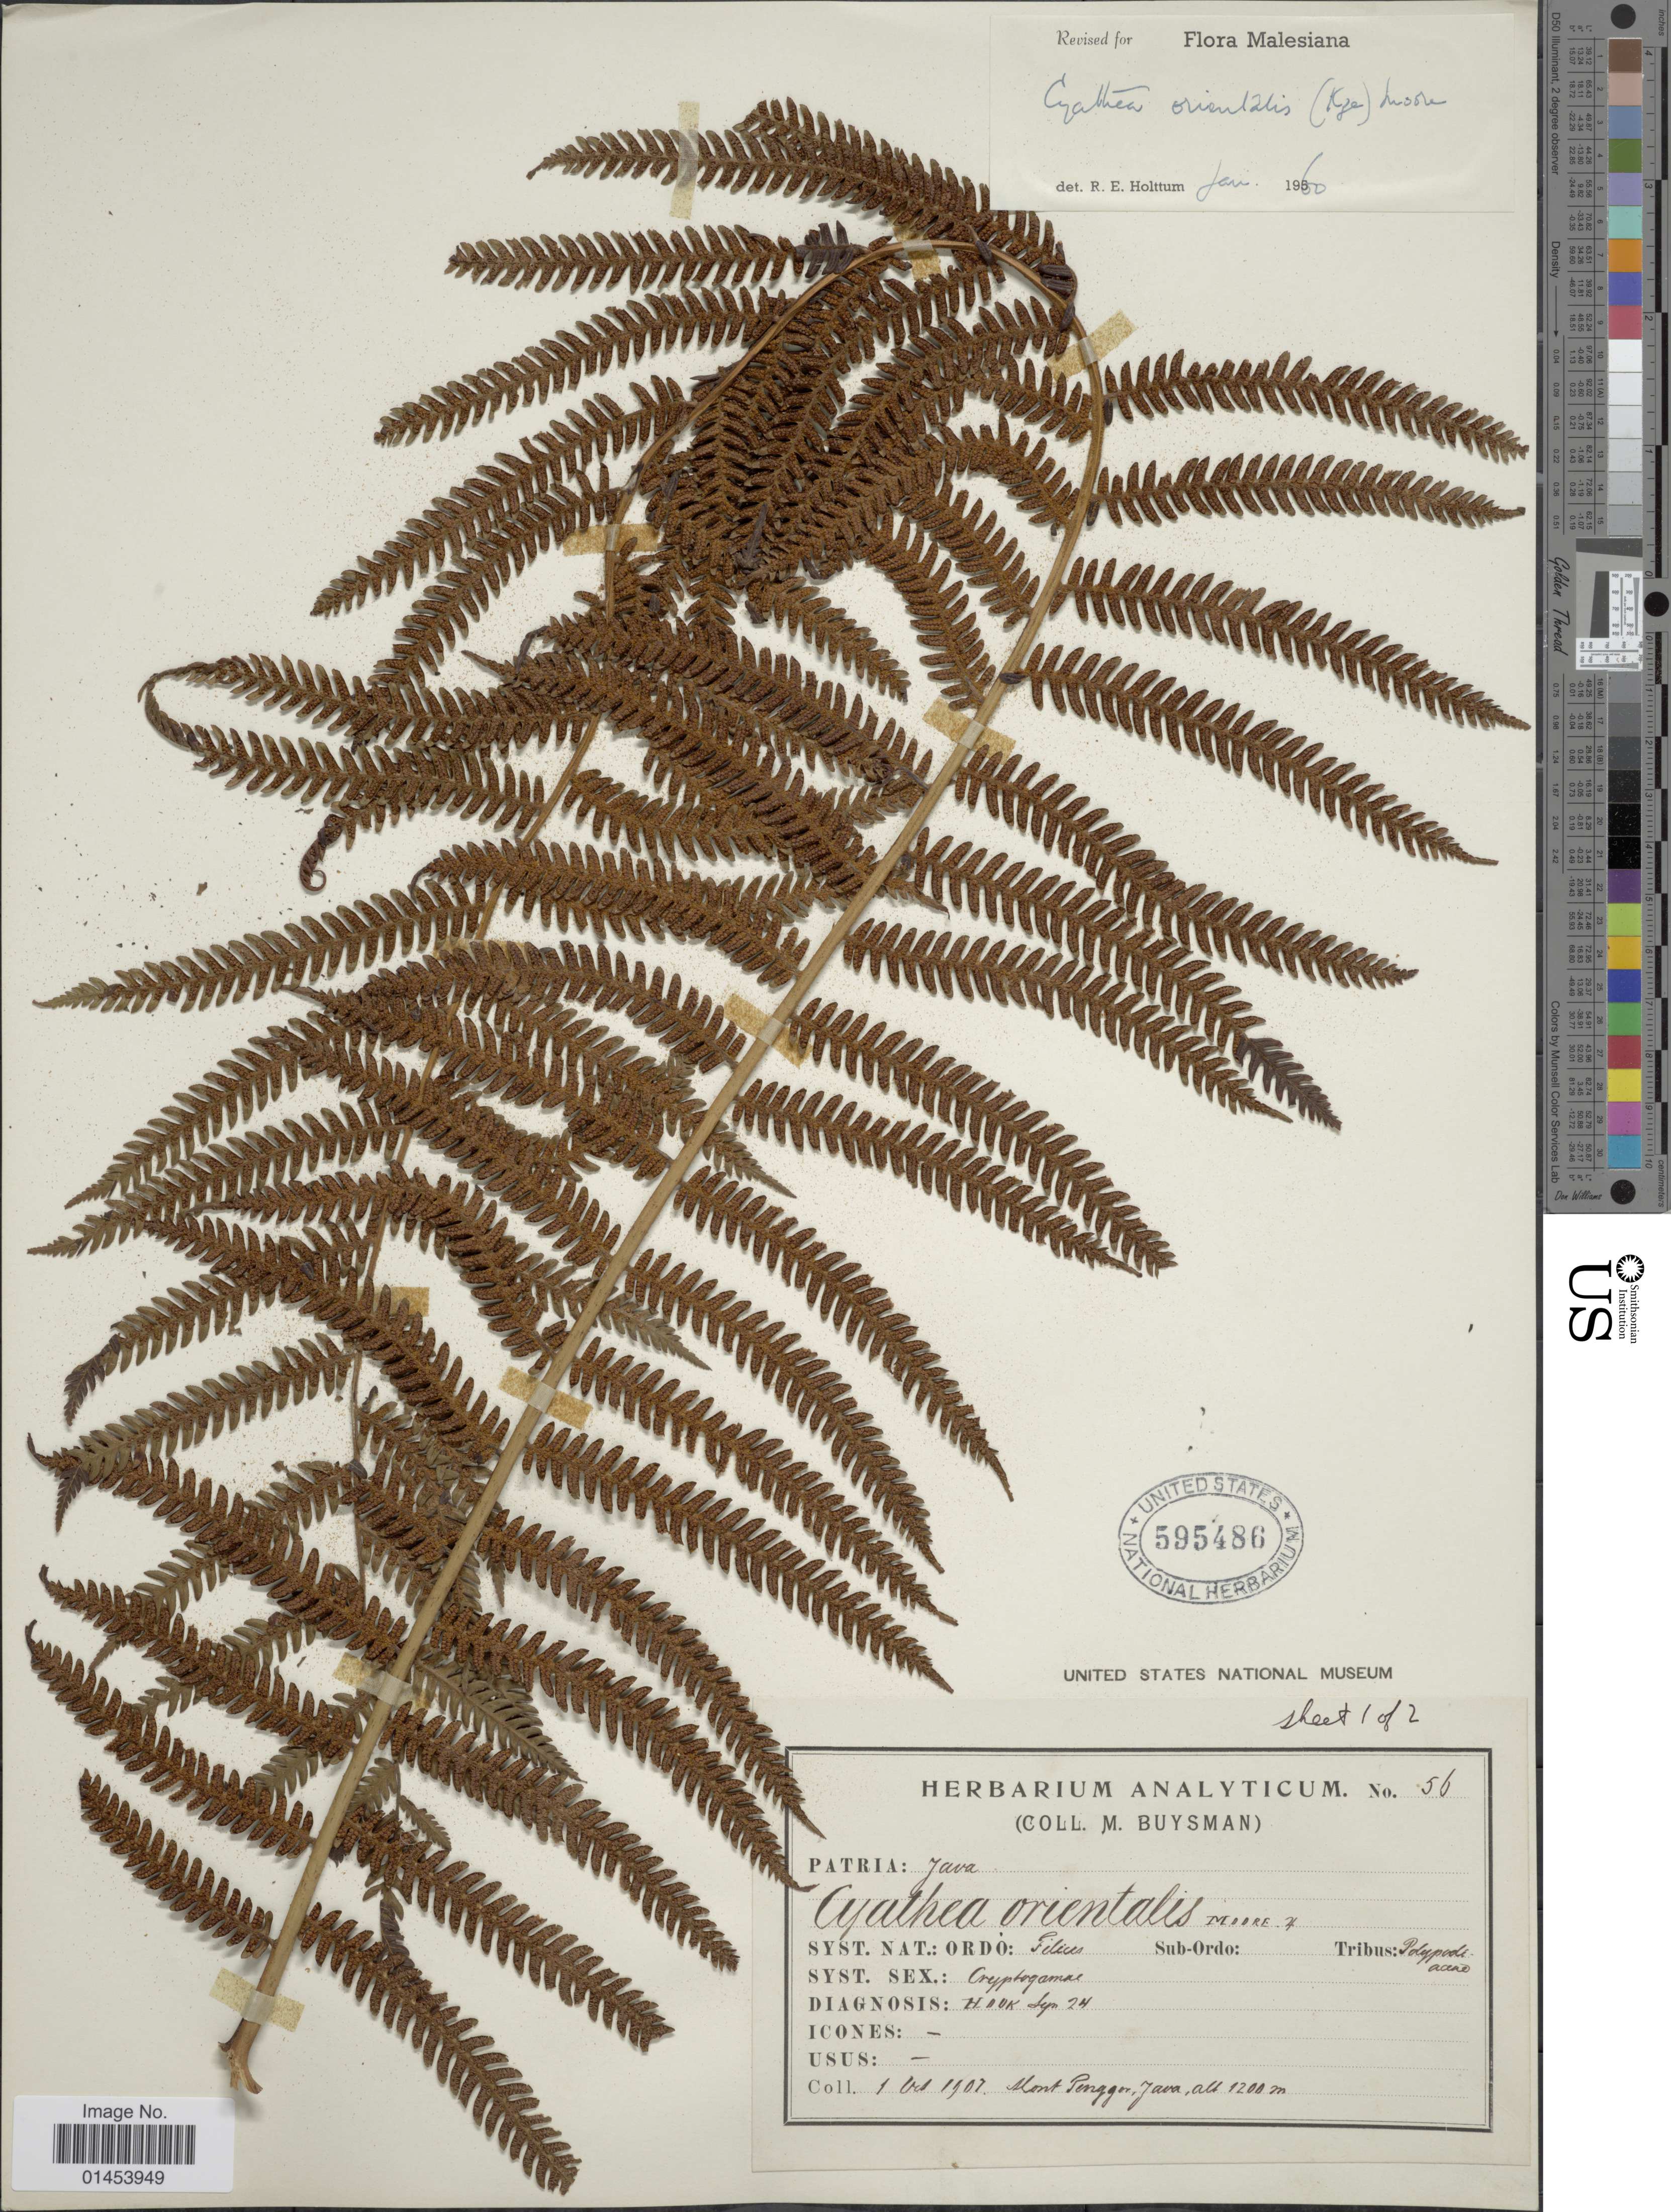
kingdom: Plantae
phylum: Tracheophyta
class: Polypodiopsida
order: Cyatheales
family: Cyatheaceae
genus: Cyathea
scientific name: Cyathea orientalis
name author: (Kunze) Moore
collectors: M. Buysman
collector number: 56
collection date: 1907-10-01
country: Indonesia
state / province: Java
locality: Mont Penggor [interpreted]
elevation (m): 1200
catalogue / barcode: US 595486